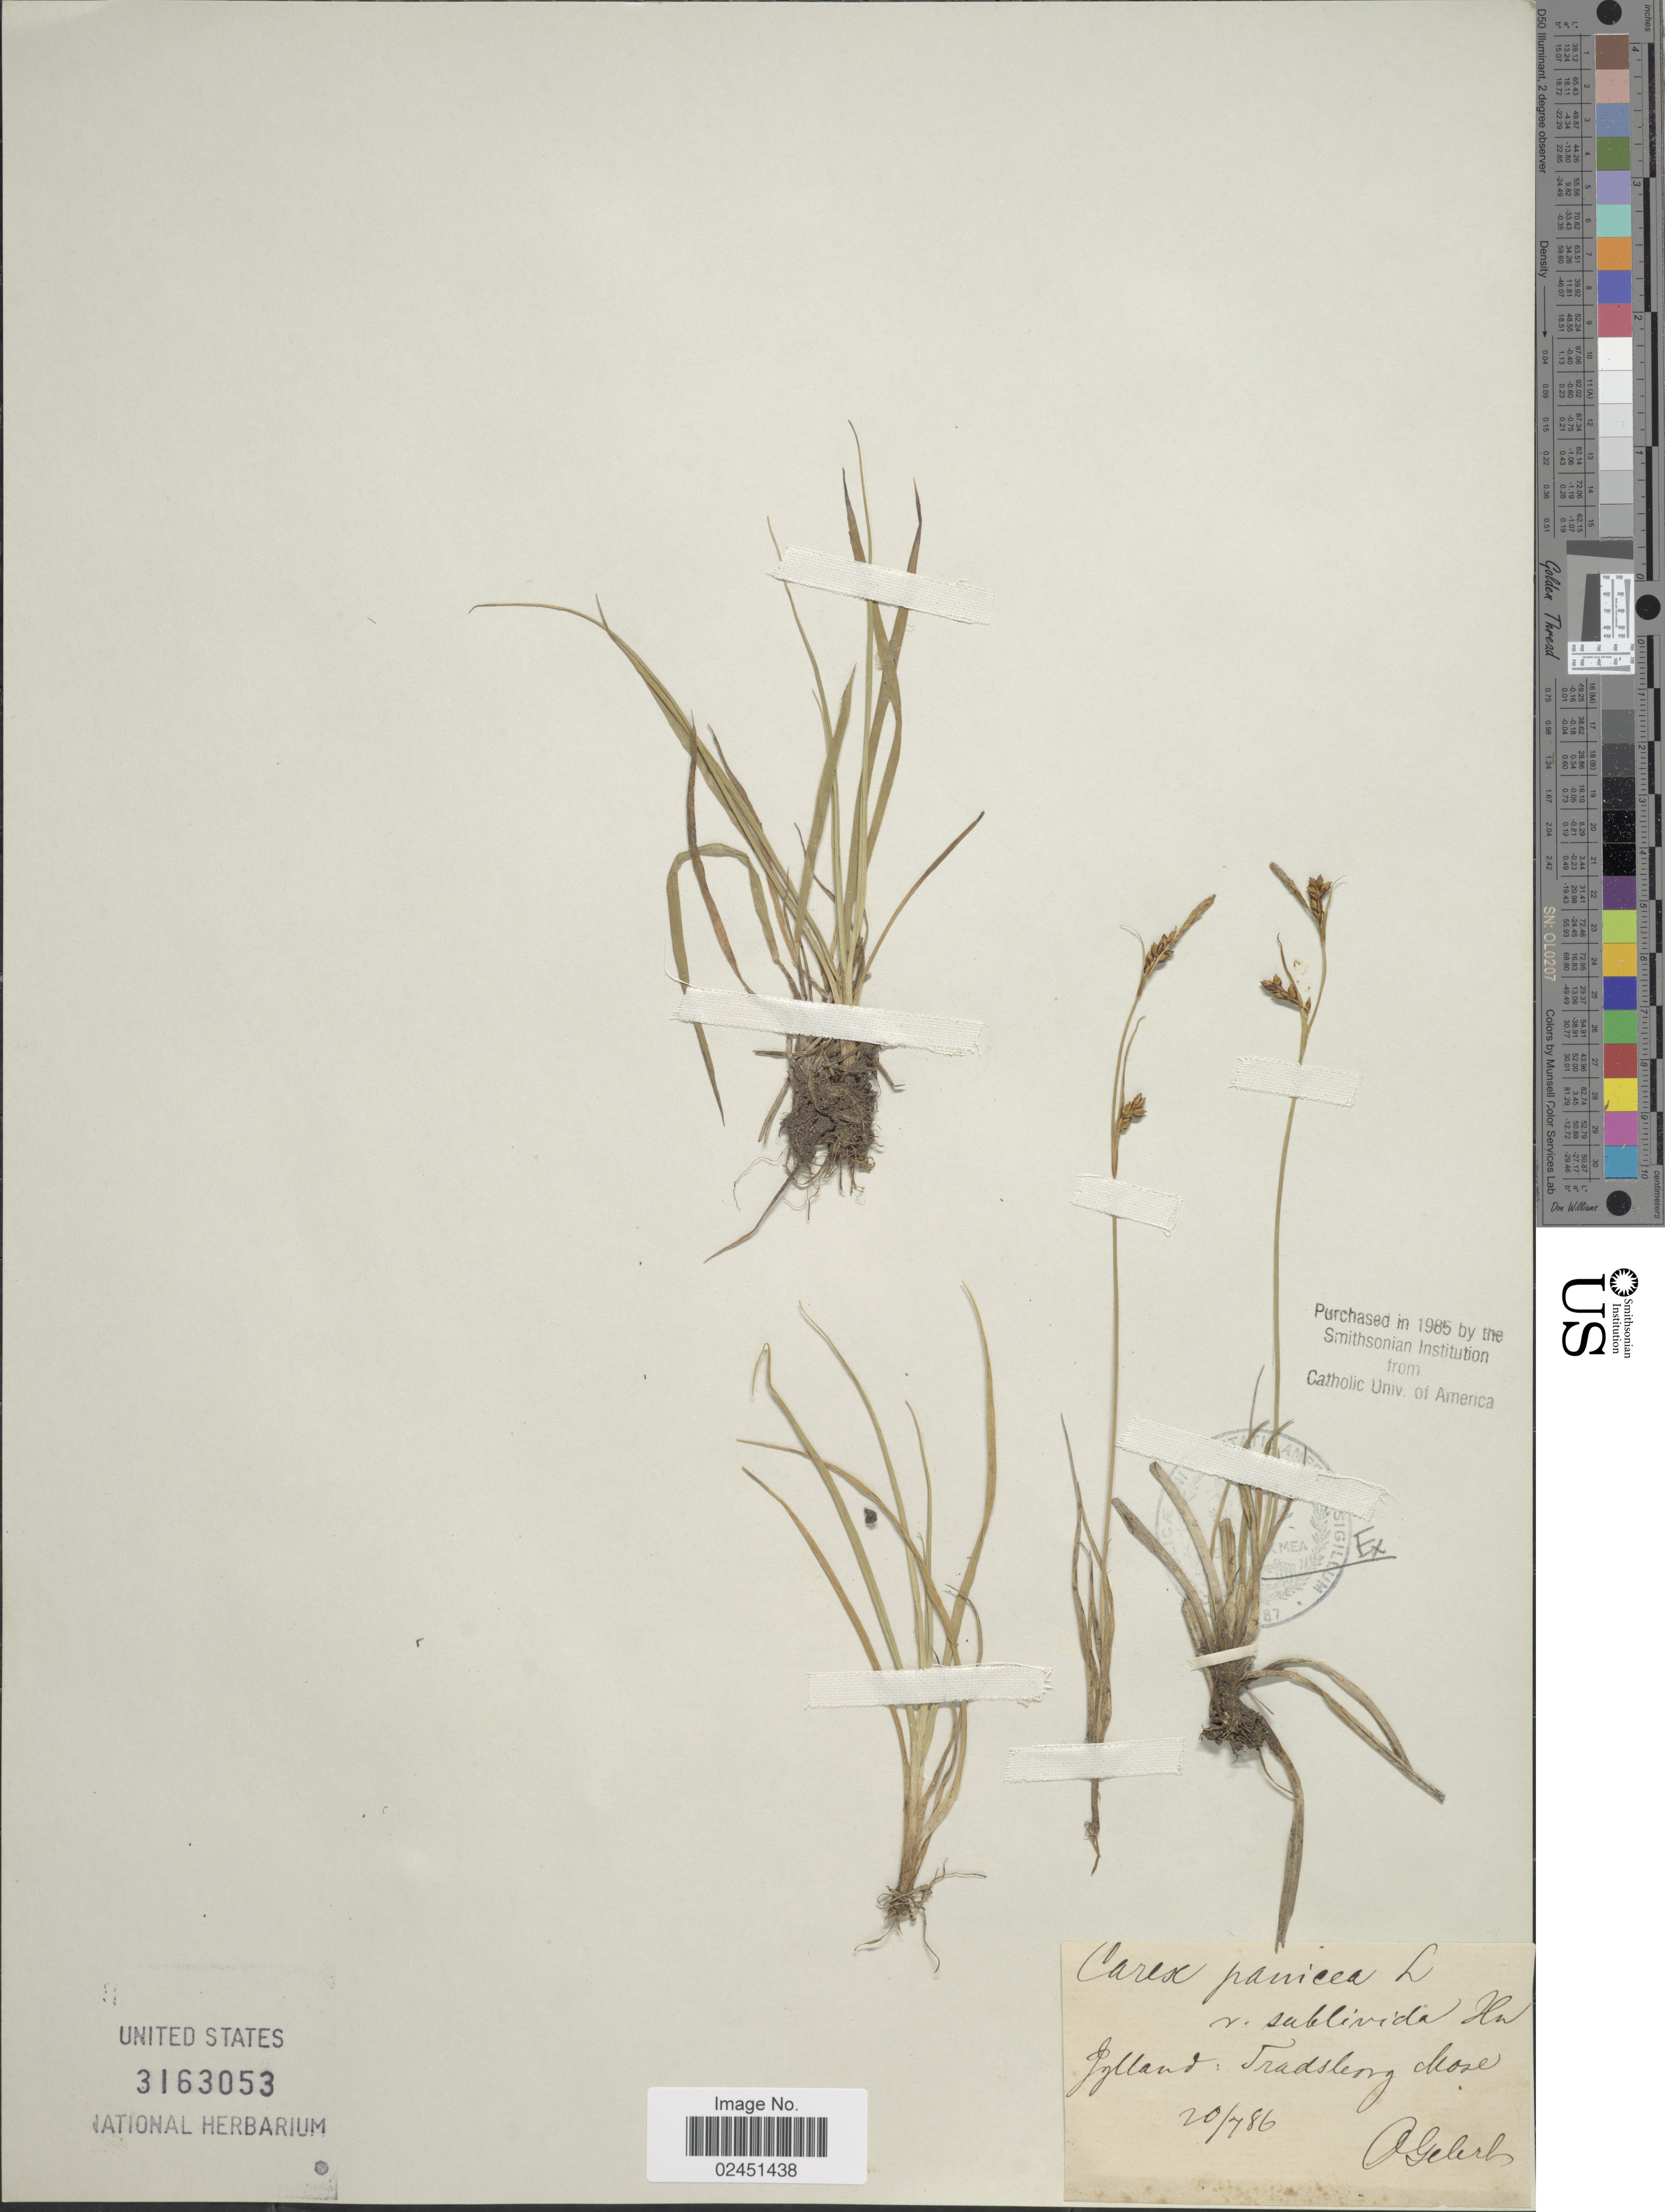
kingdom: Plantae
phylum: Tracheophyta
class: Liliopsida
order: Poales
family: Cyperaceae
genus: Carex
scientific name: Carex panicea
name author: L.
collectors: O. Gelert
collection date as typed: Transcribed d/m/y: 20/7/86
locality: Gylland: Tradsborg, Mose [interpreted]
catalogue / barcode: US 3163053